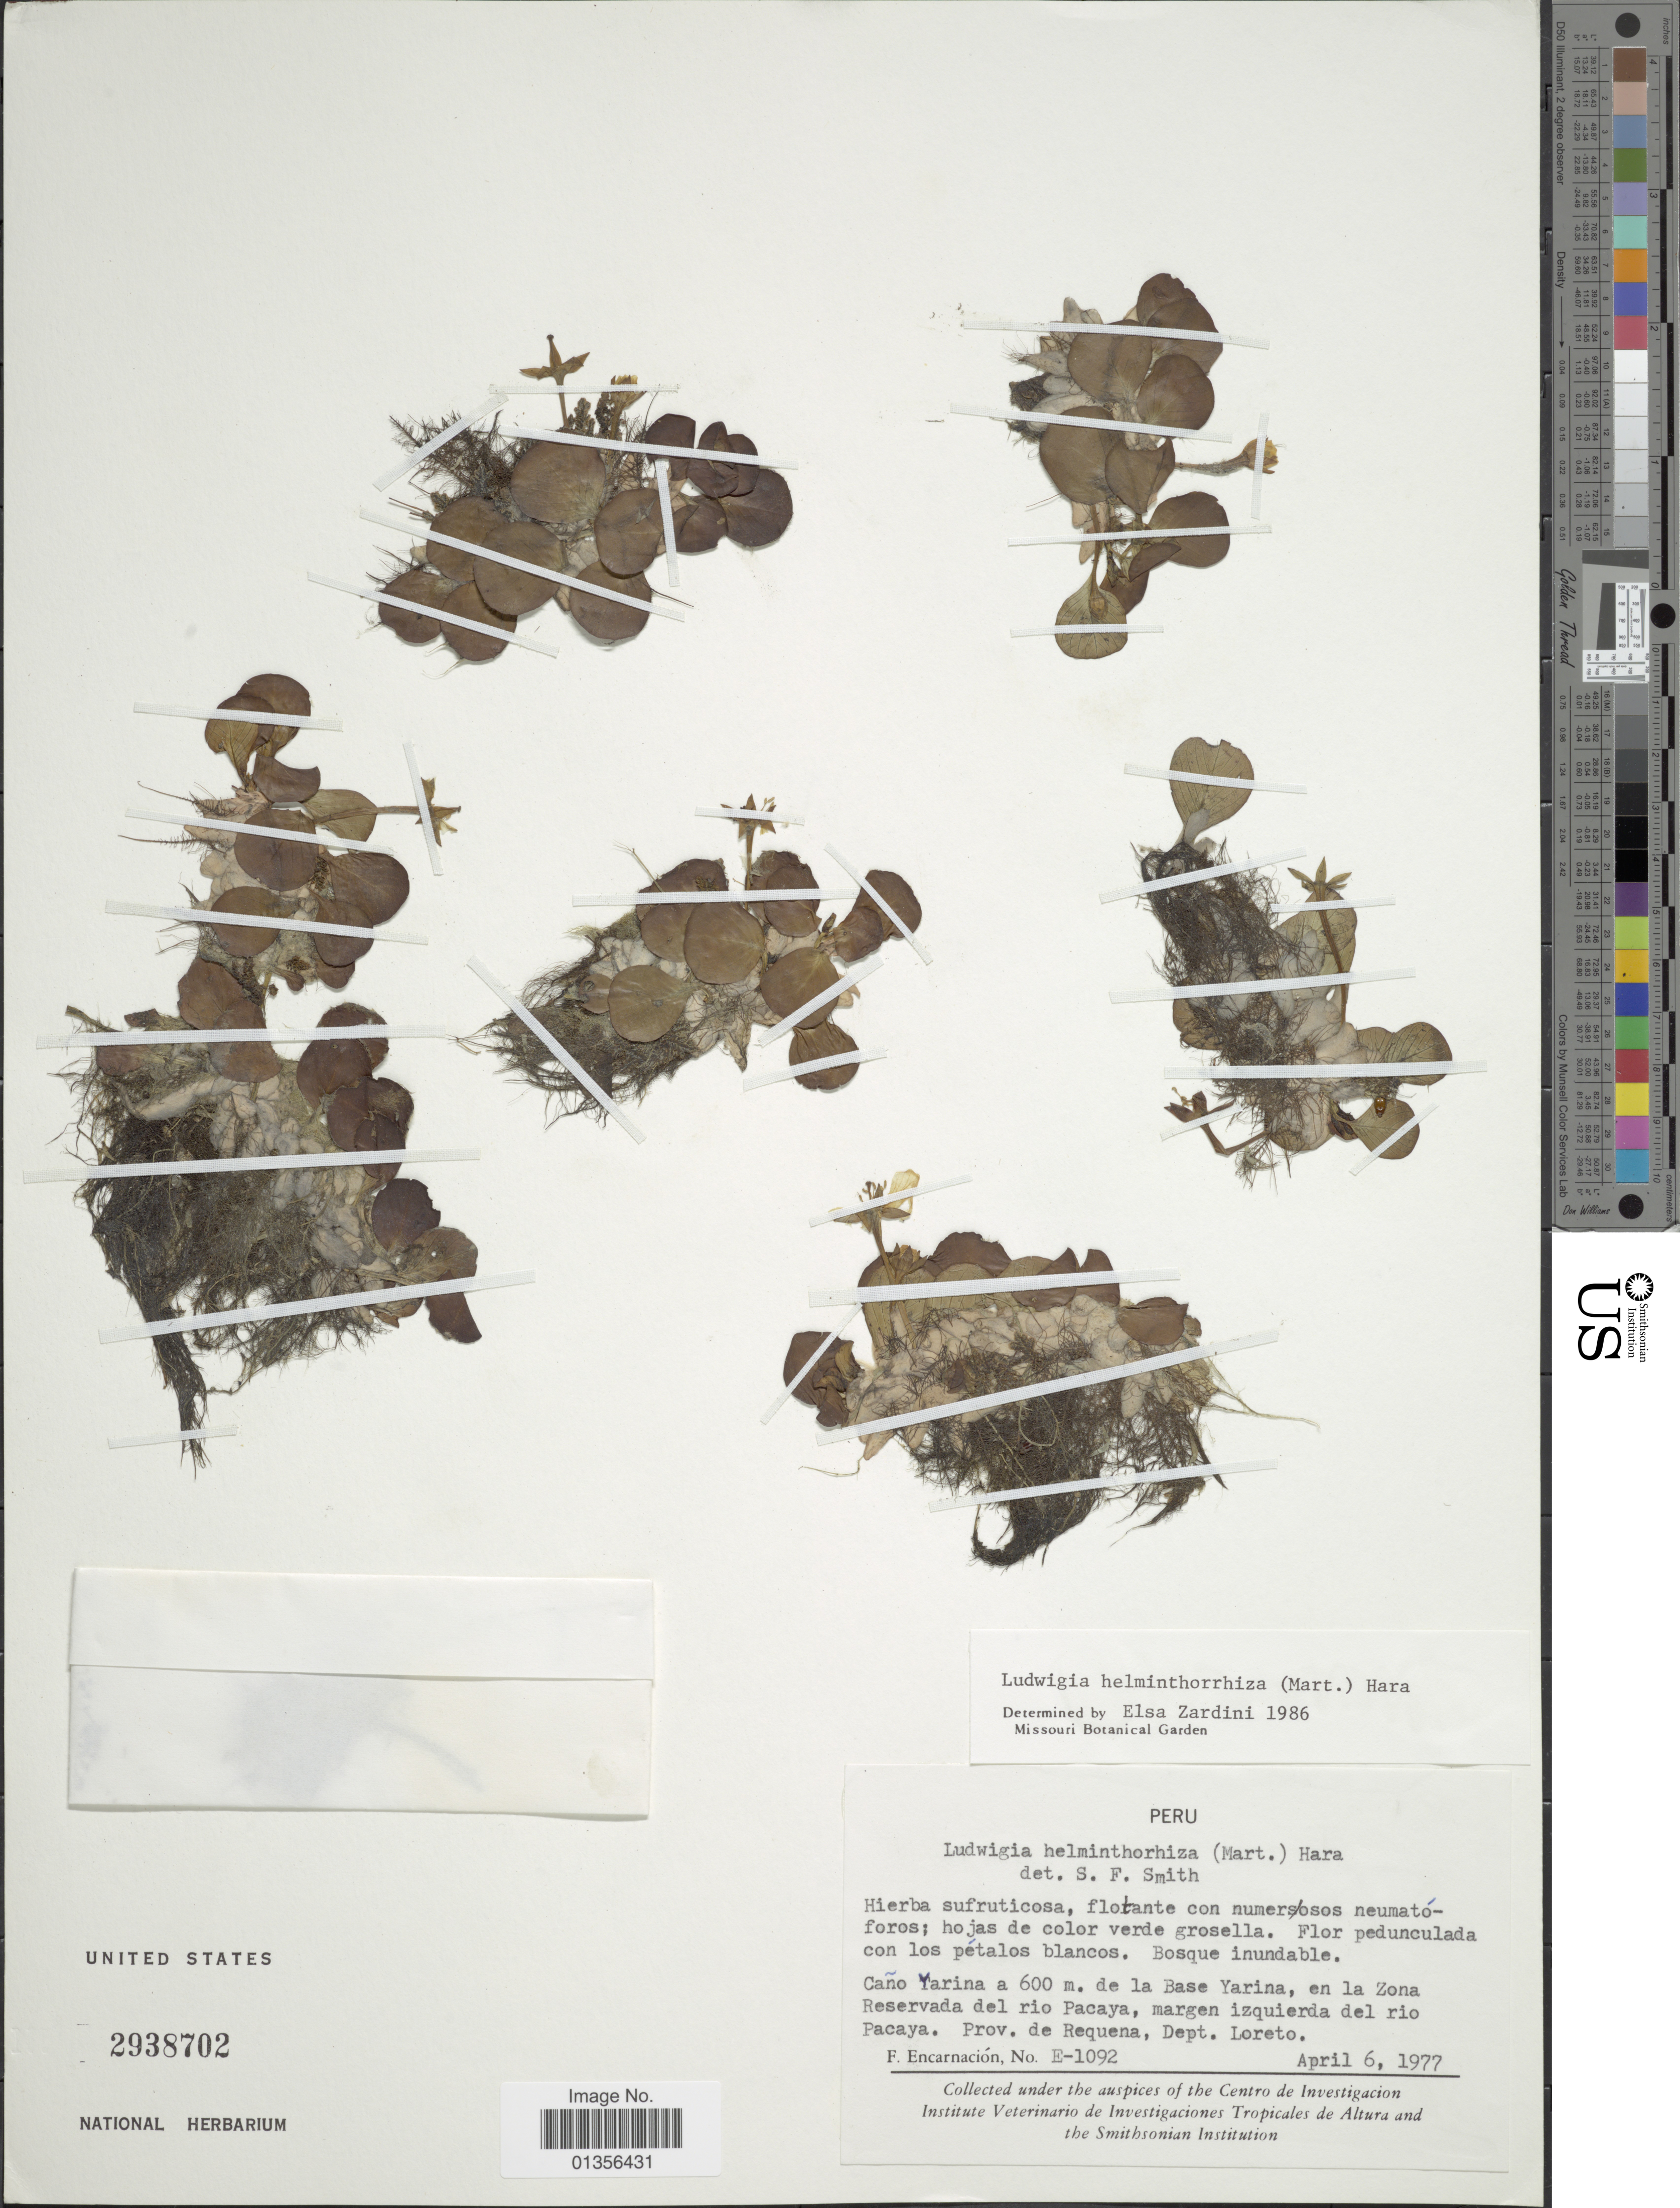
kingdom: Plantae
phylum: Tracheophyta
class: Magnoliopsida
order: Myrtales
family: Onagraceae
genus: Ludwigia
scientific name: Ludwigia helminthorrhiza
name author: (Mart.) H. Hara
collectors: F. Encarnación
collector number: E-1092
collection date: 1977-04-06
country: Peru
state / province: Loreto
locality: Caño Yarina a 600 m. de la Base Yarina, en la Zona Reservada del rio Pacaya, margen izquierda del rio Pacaya. Prov. de Requena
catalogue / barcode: US 2938702